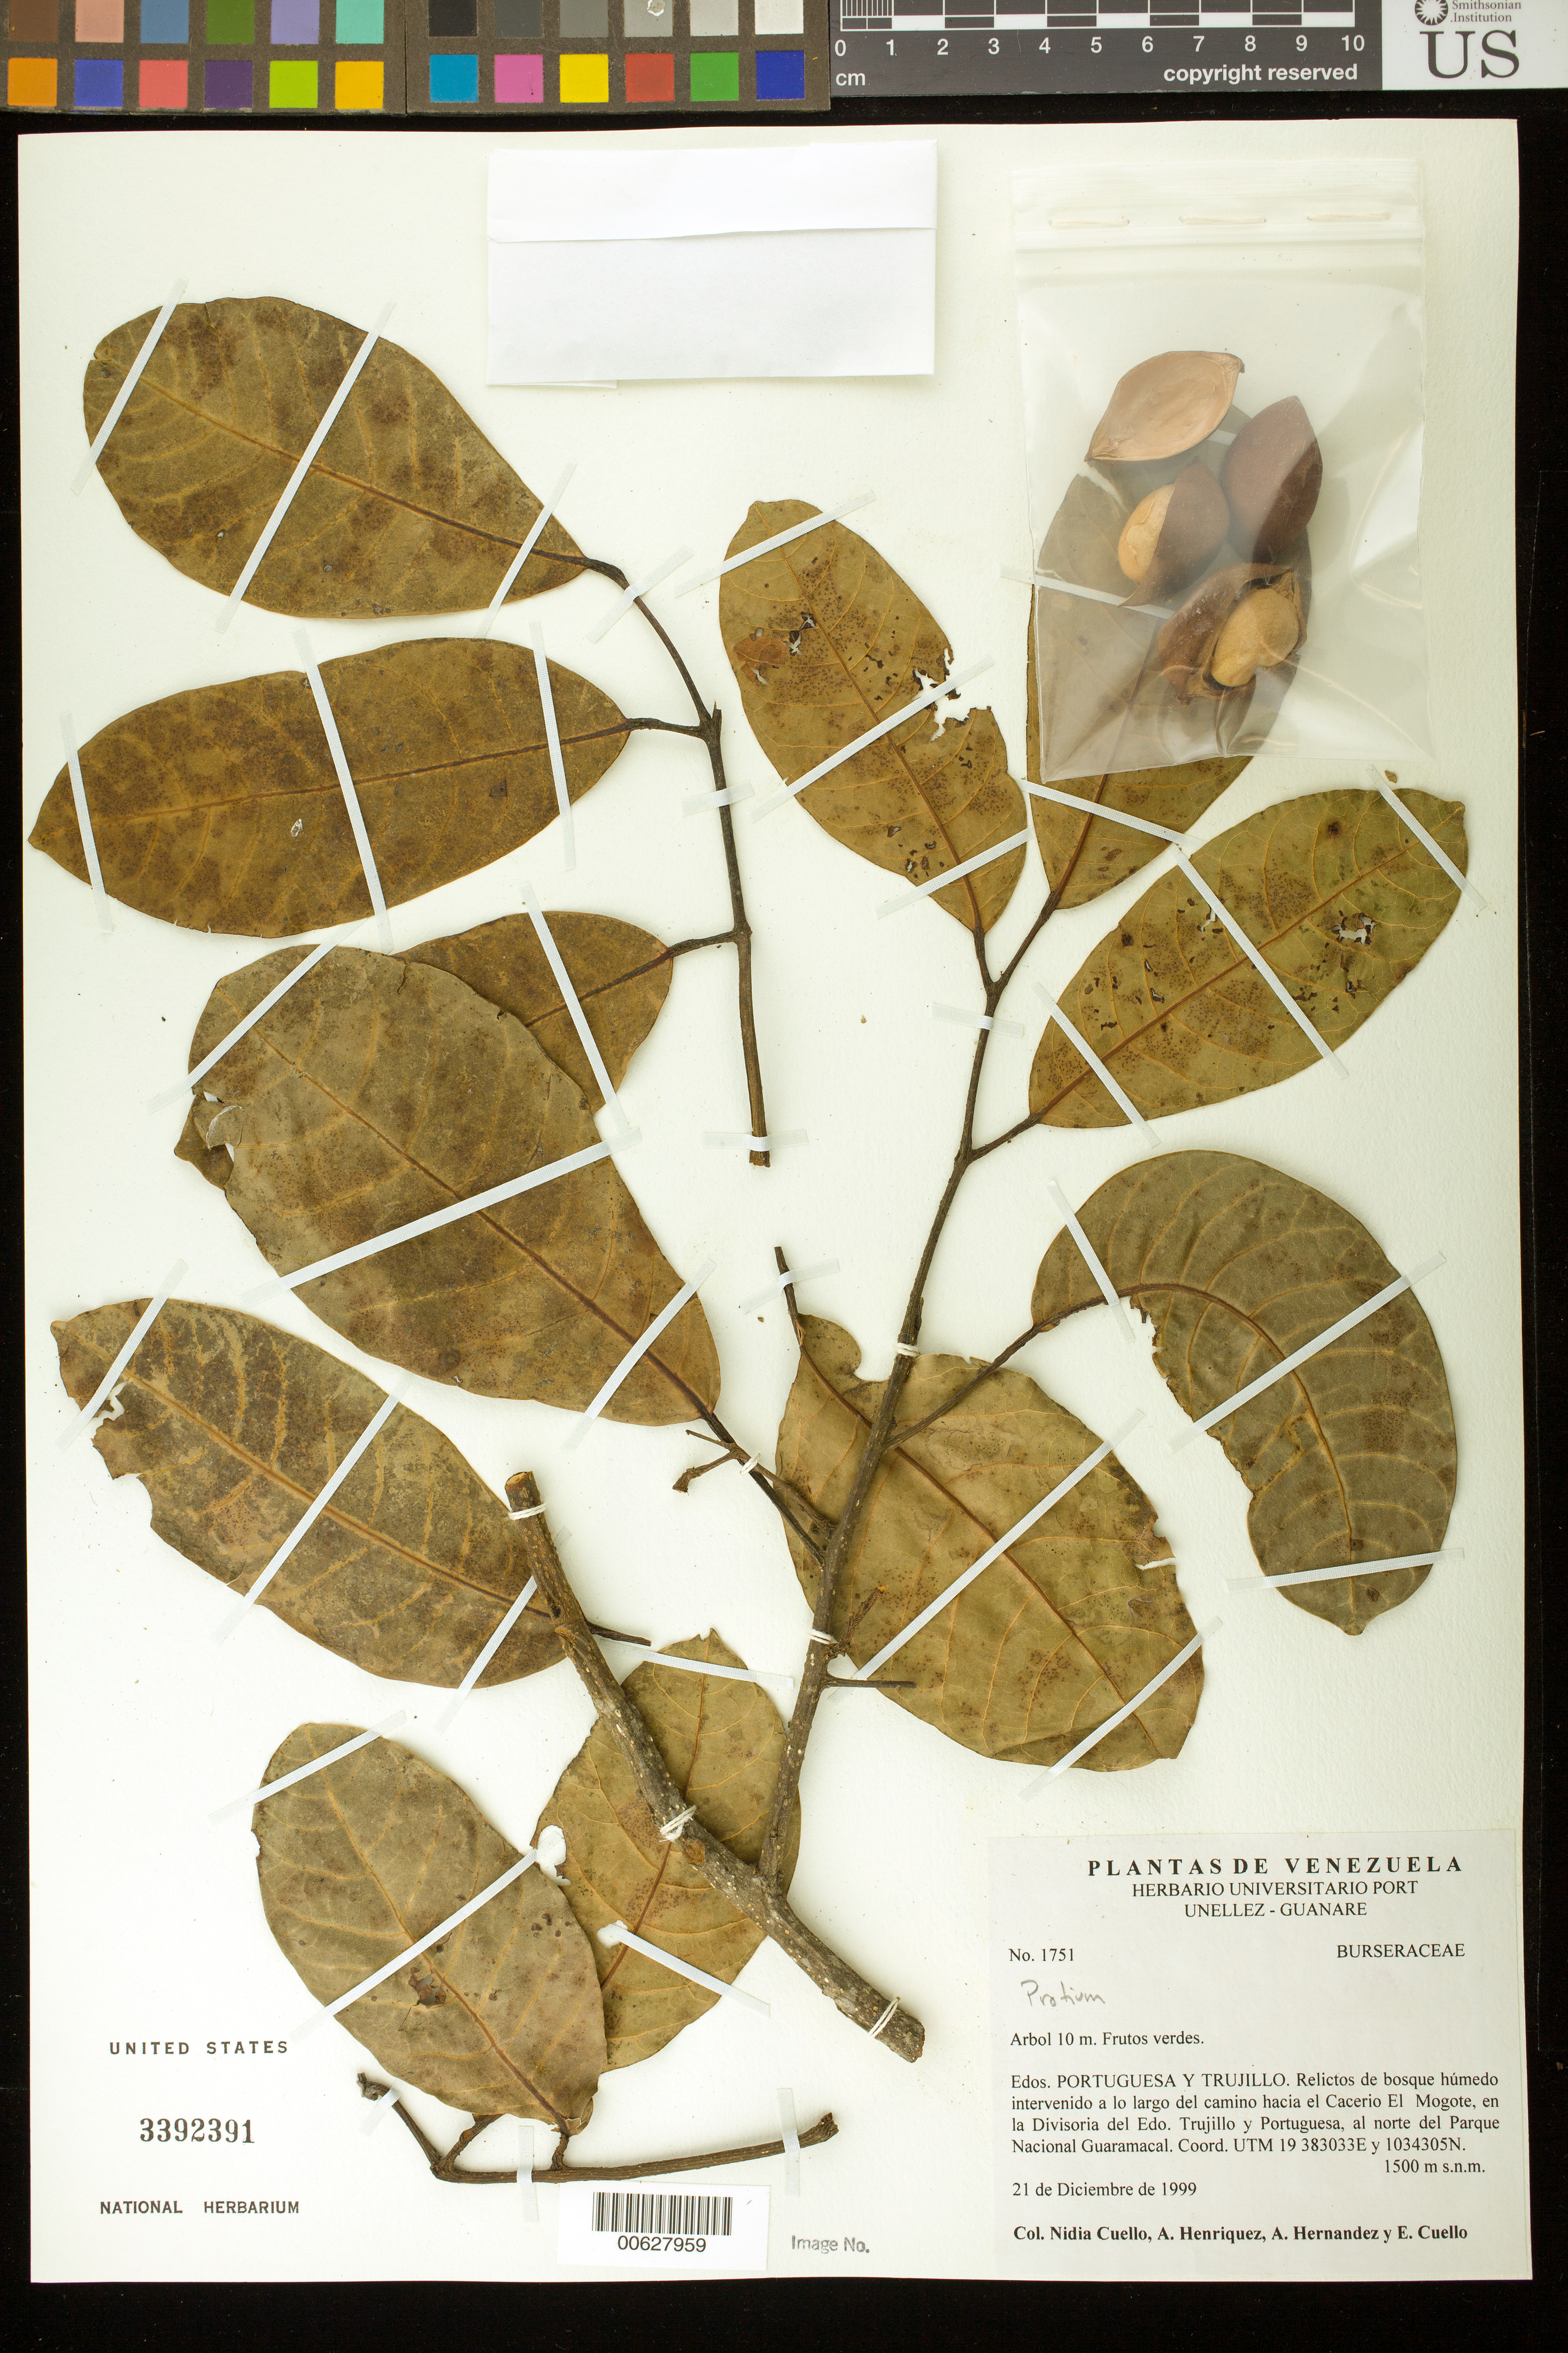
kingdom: Plantae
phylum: Tracheophyta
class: Magnoliopsida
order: Sapindales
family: Burseraceae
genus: Protium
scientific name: Protium sp.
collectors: N. L. Cuello, A. Henriquez, A. Hernandez & E. Cuello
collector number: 1751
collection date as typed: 21 Dec 1999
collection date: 1999-12-21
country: Venezuela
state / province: Portuguesa / Trujillo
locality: Largo del camino hacia el Cacerio El Mogote, en la Divisoria del Edo. Trujillo y Portuguesa. N Parque Nacional Guaramacal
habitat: Relictos de bosque húmedo.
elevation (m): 1500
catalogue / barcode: US 3392391